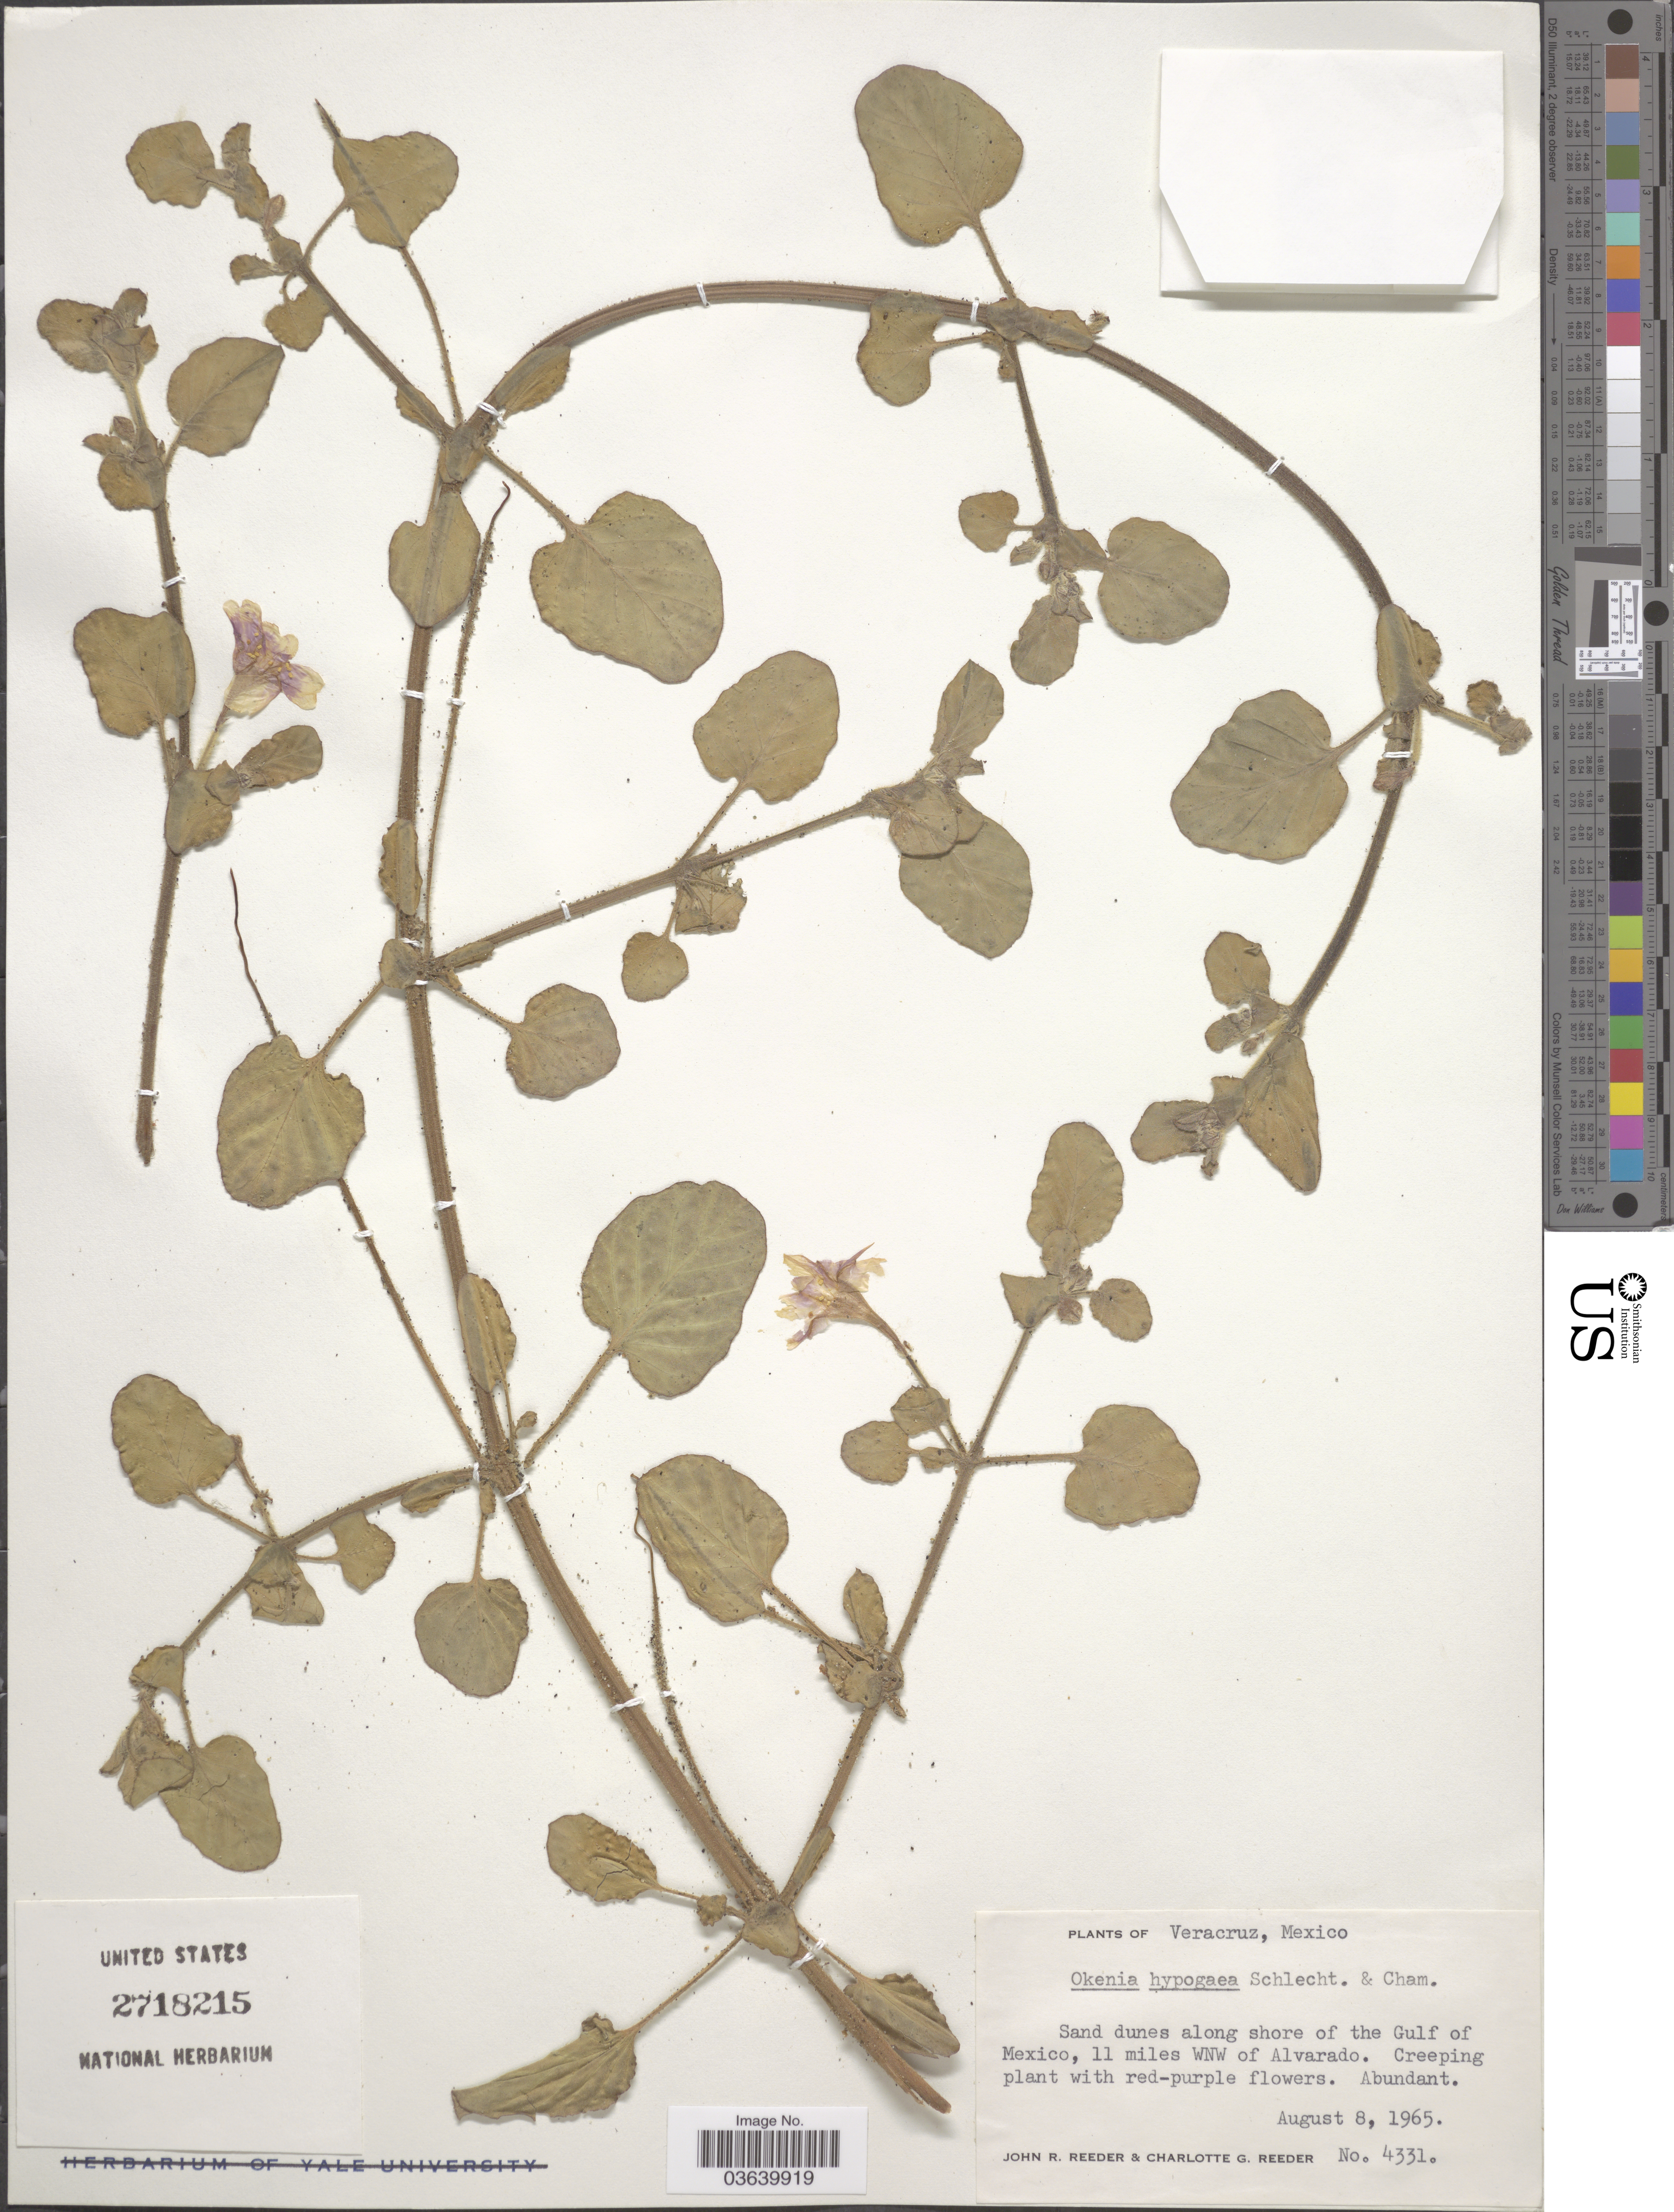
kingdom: Plantae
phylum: Tracheophyta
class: Magnoliopsida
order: Caryophyllales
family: Nyctaginaceae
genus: Okenia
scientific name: Okenia hypogaea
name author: Schltdl. & Cham.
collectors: J. R. Reeder & C. G. Reeder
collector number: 4331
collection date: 1965-08-08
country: Mexico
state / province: Veracruz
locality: Sand dunes along shore of the Gulf of Mexico, 11 miles WNW of Alvarado. Veracruz.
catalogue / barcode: US 2718215